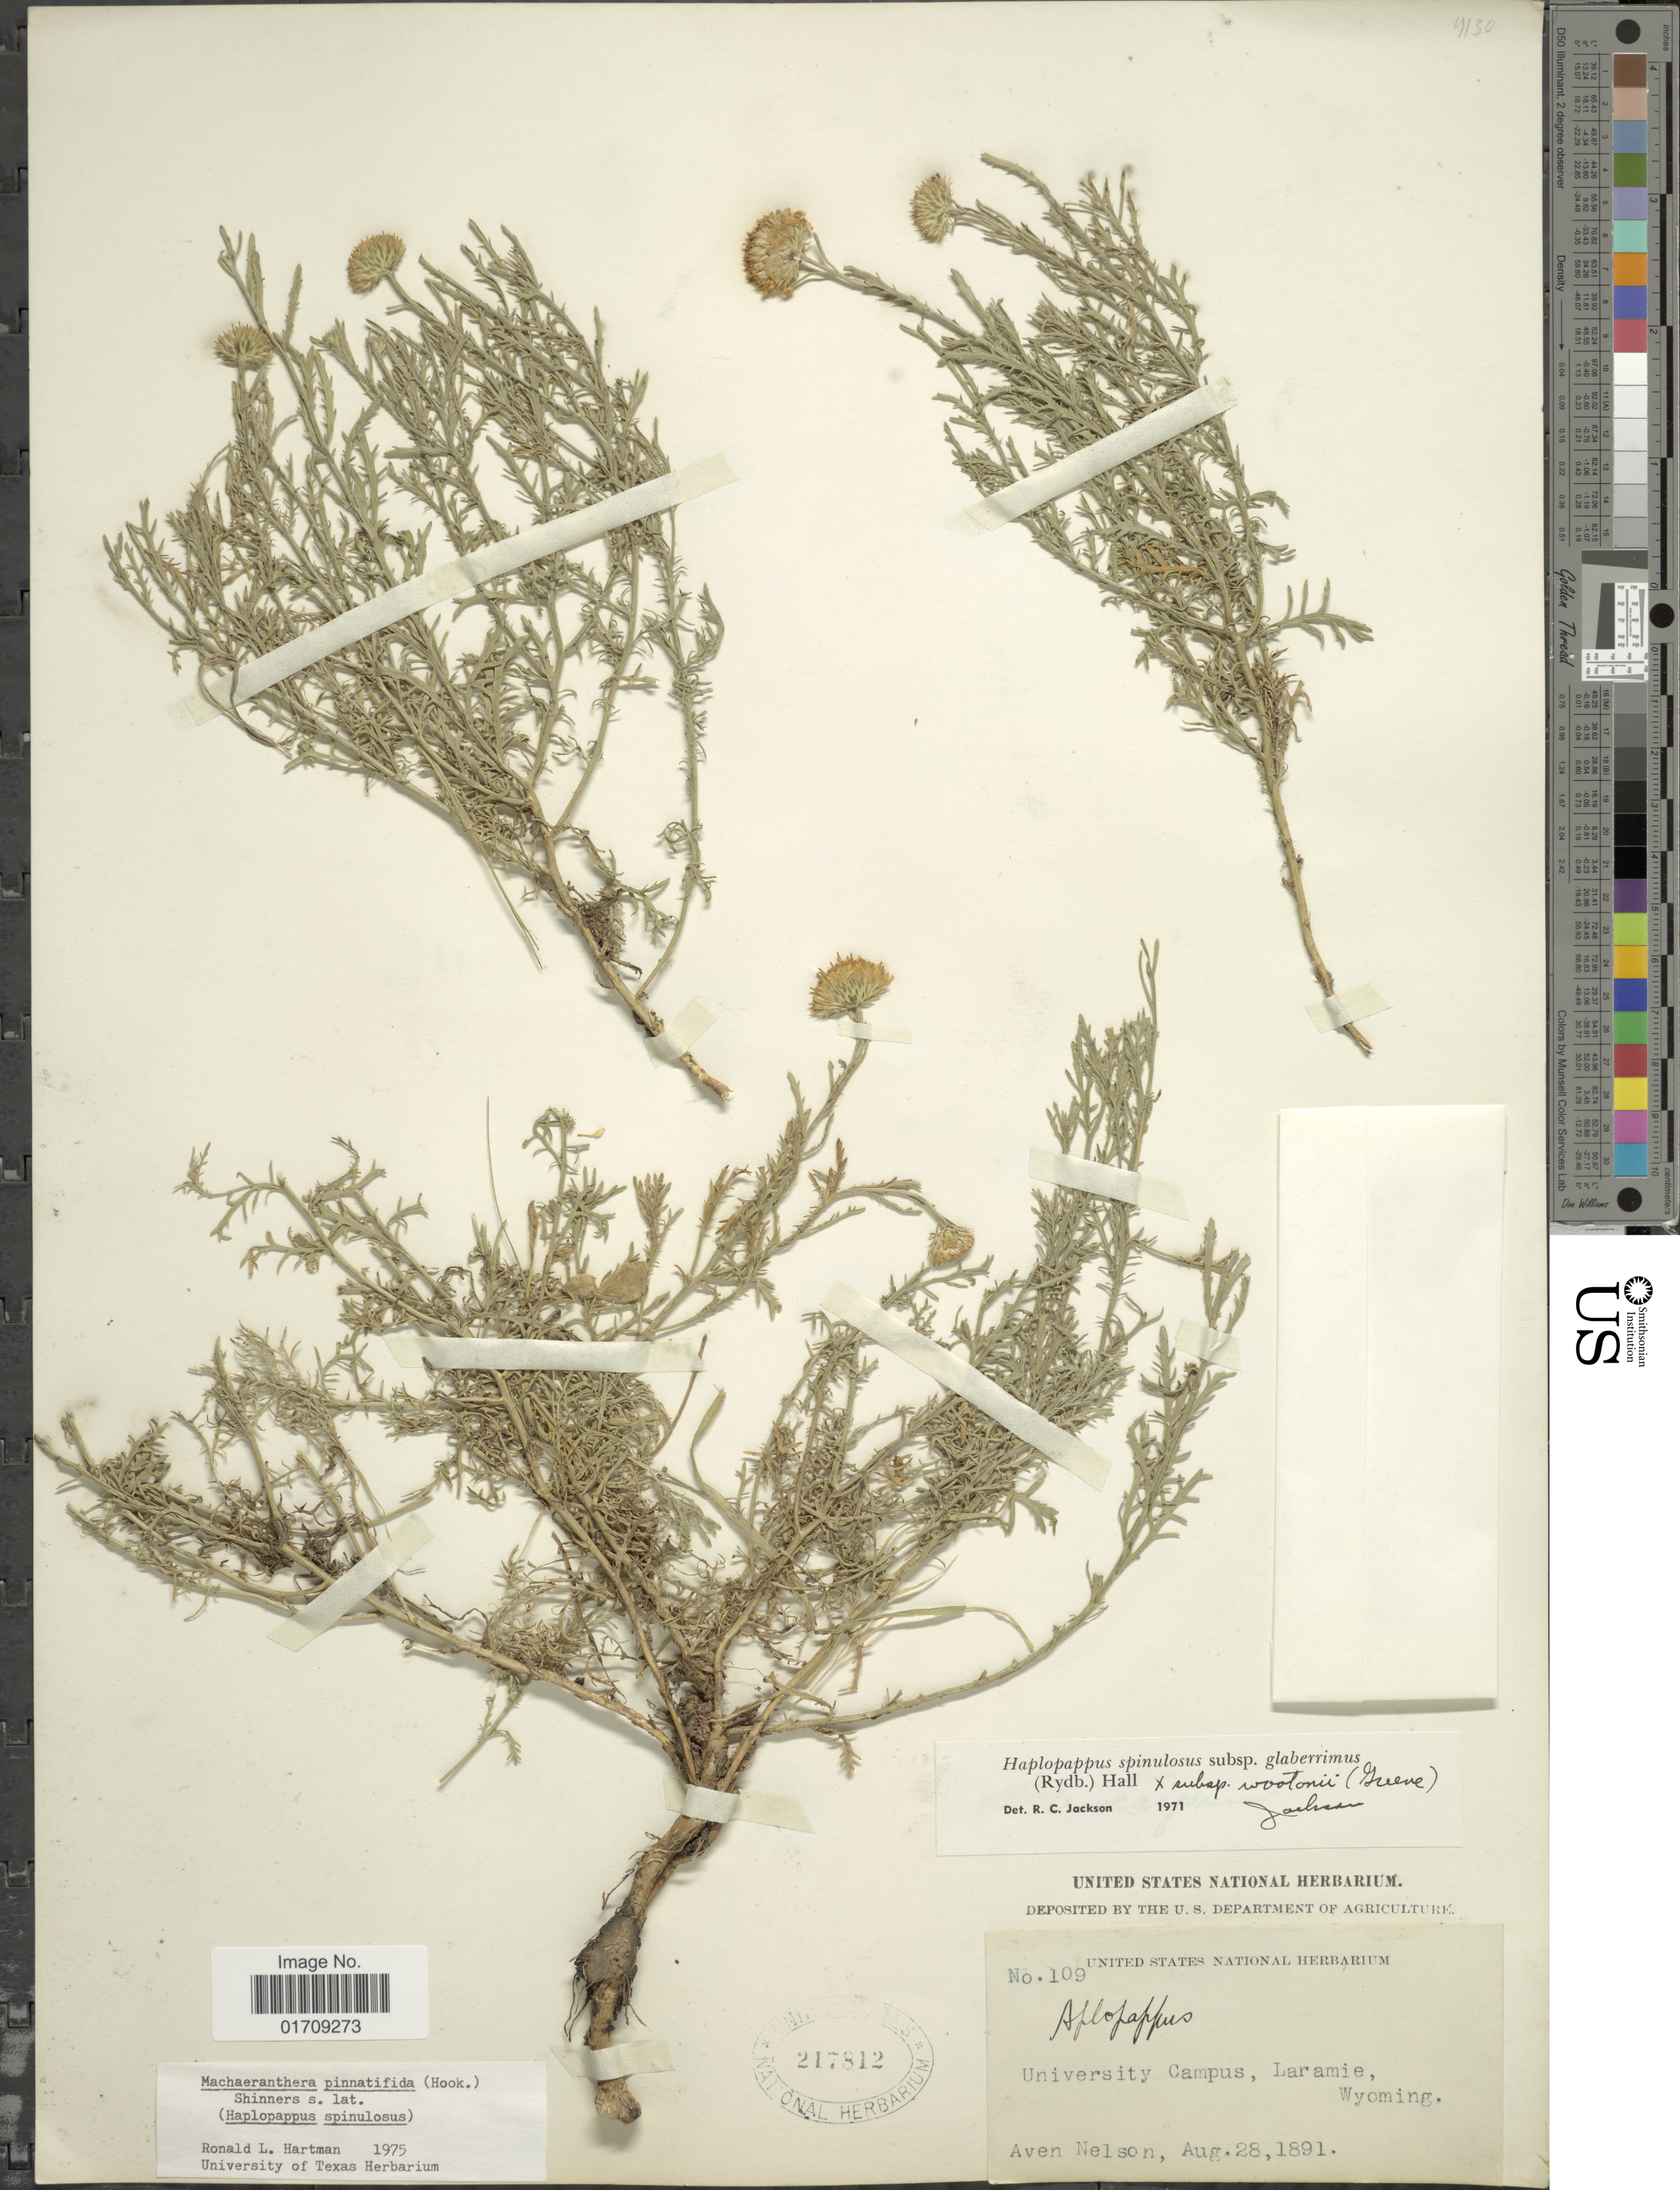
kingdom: Plantae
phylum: Tracheophyta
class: Magnoliopsida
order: Asterales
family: Asteraceae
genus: Machaeranthera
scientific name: Machaeranthera pinnatifida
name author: (Hook.) Shinners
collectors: A. Nelson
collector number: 109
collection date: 1891-08-28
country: United States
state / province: Wyoming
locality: University Campus, Laramie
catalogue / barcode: US 217812